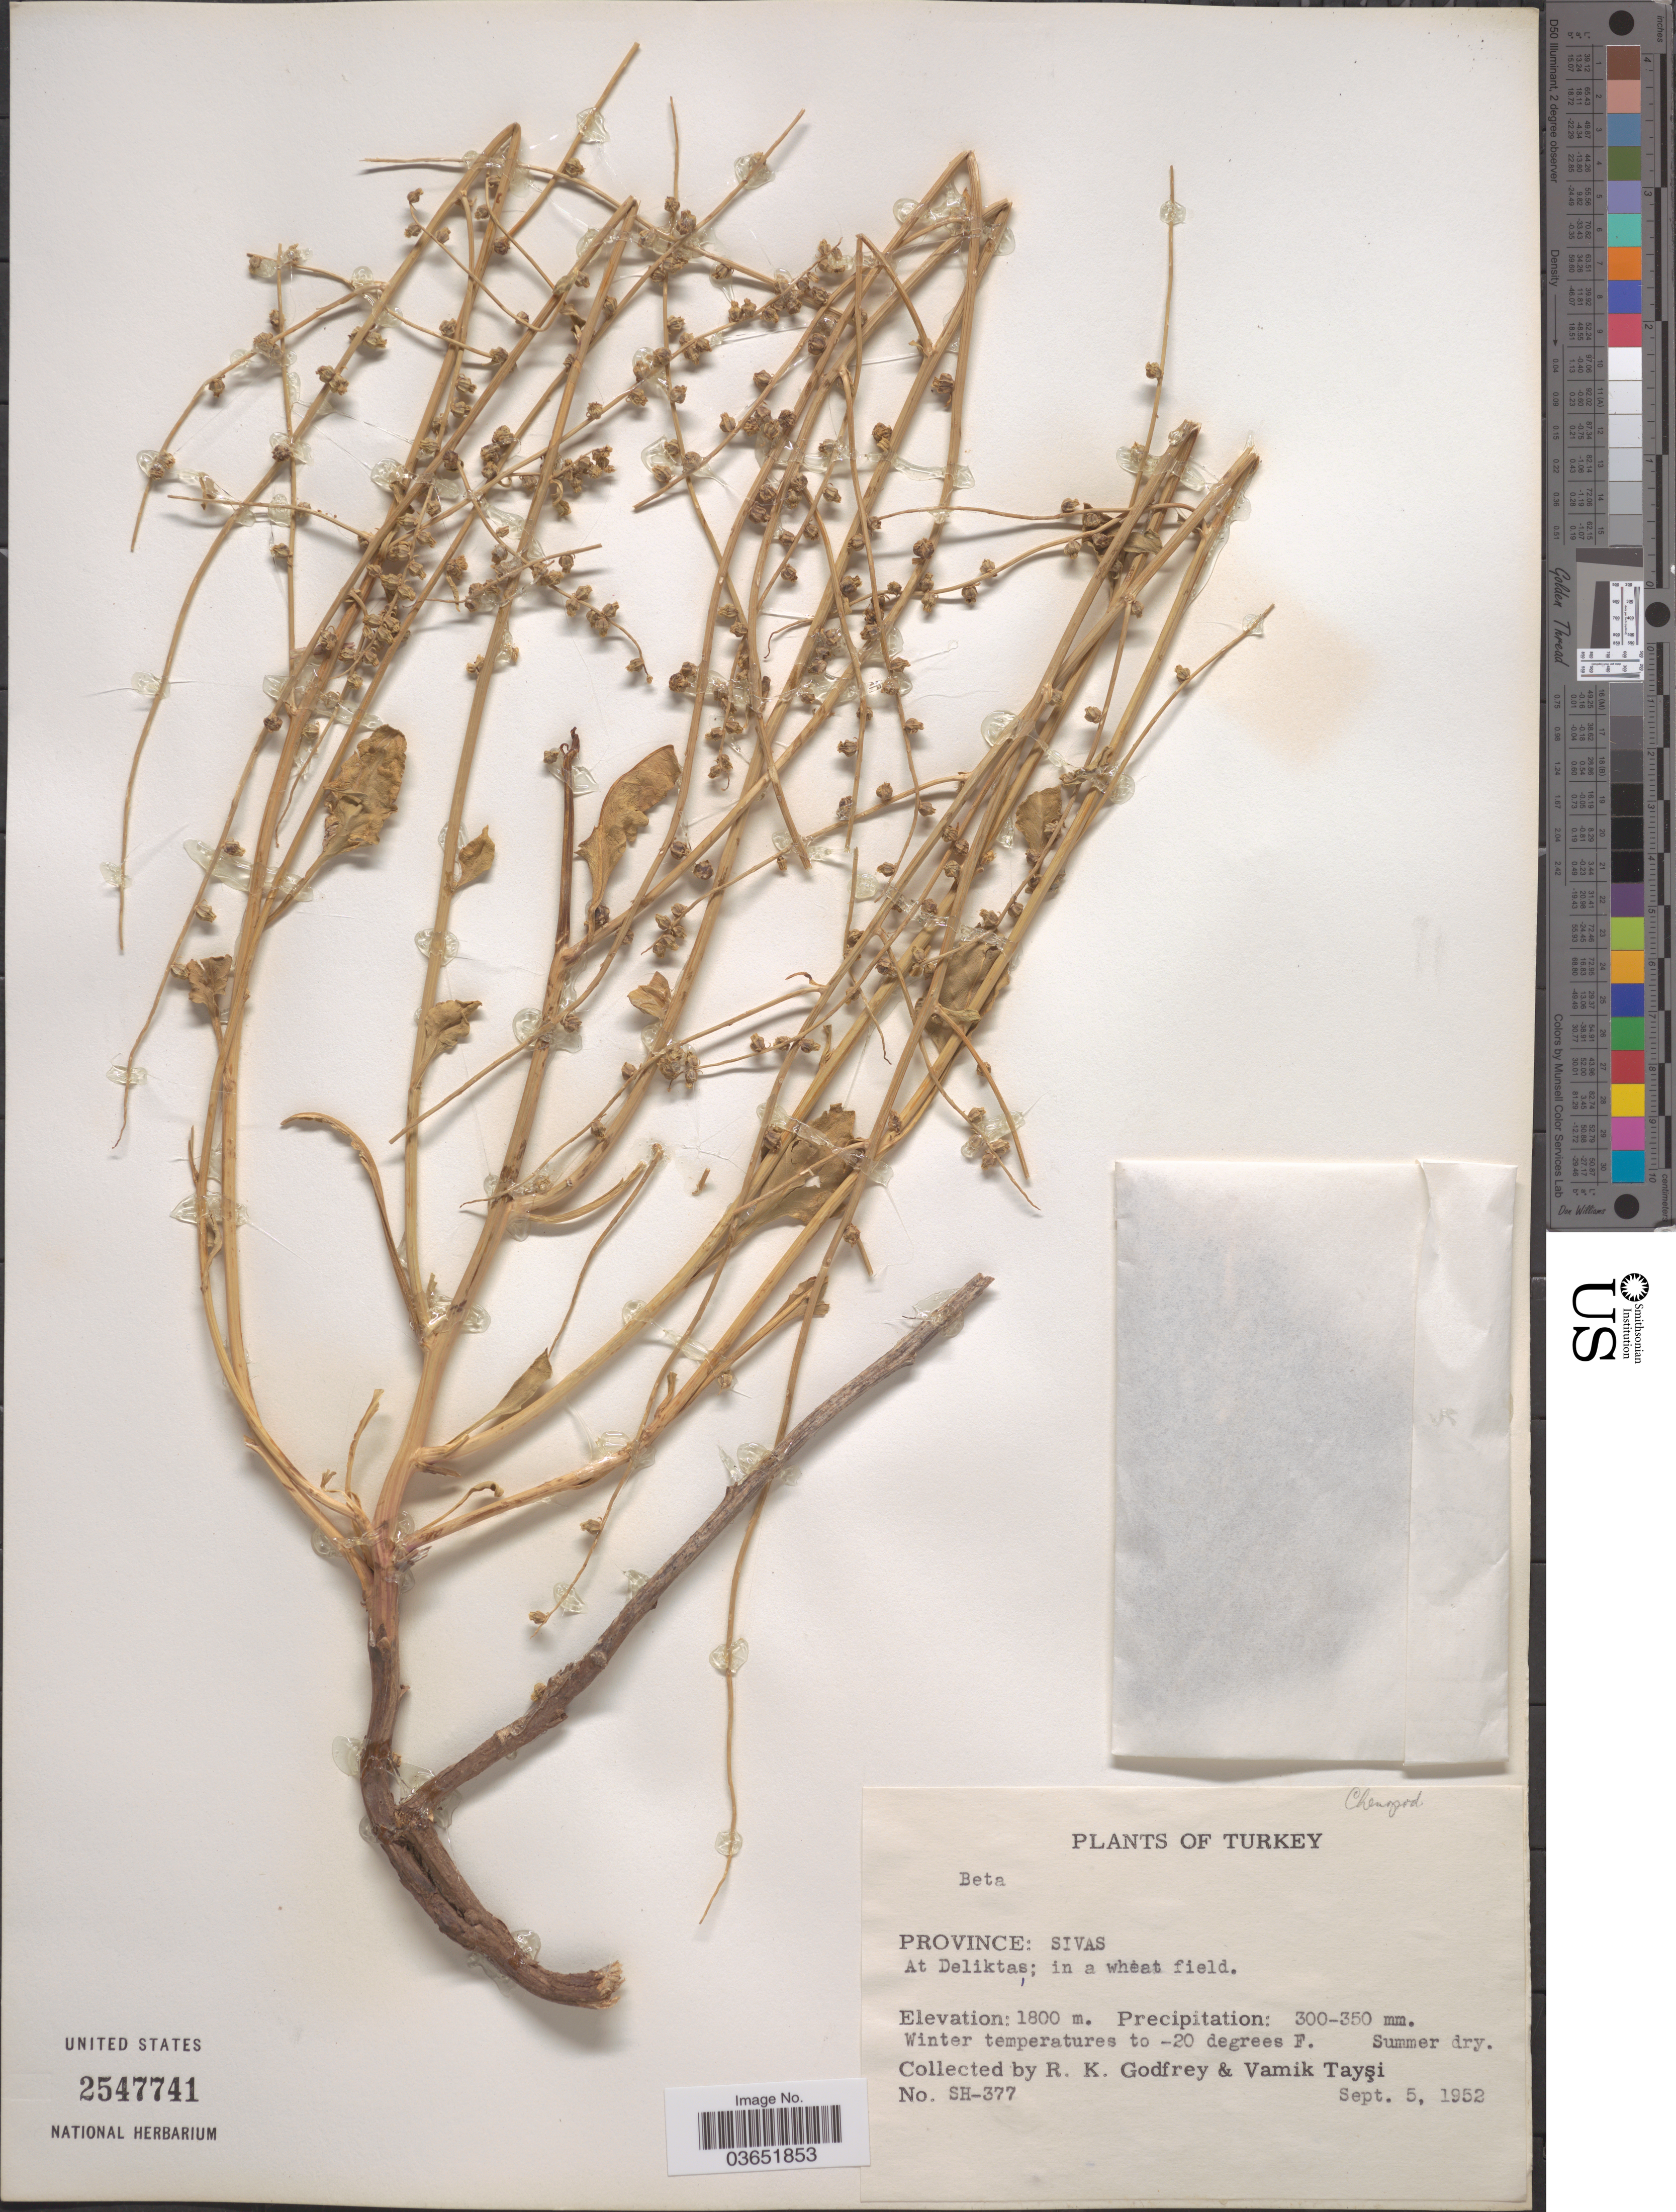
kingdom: Plantae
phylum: Tracheophyta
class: Magnoliopsida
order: Caryophyllales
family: Amaranthaceae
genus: Beta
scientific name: Beta sp.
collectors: R. K. Godfrey & V. Taysi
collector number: SH-377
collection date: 1952-09-05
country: Turkey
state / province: Sivas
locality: At Deliktas.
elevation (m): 1800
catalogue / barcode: US 2547741